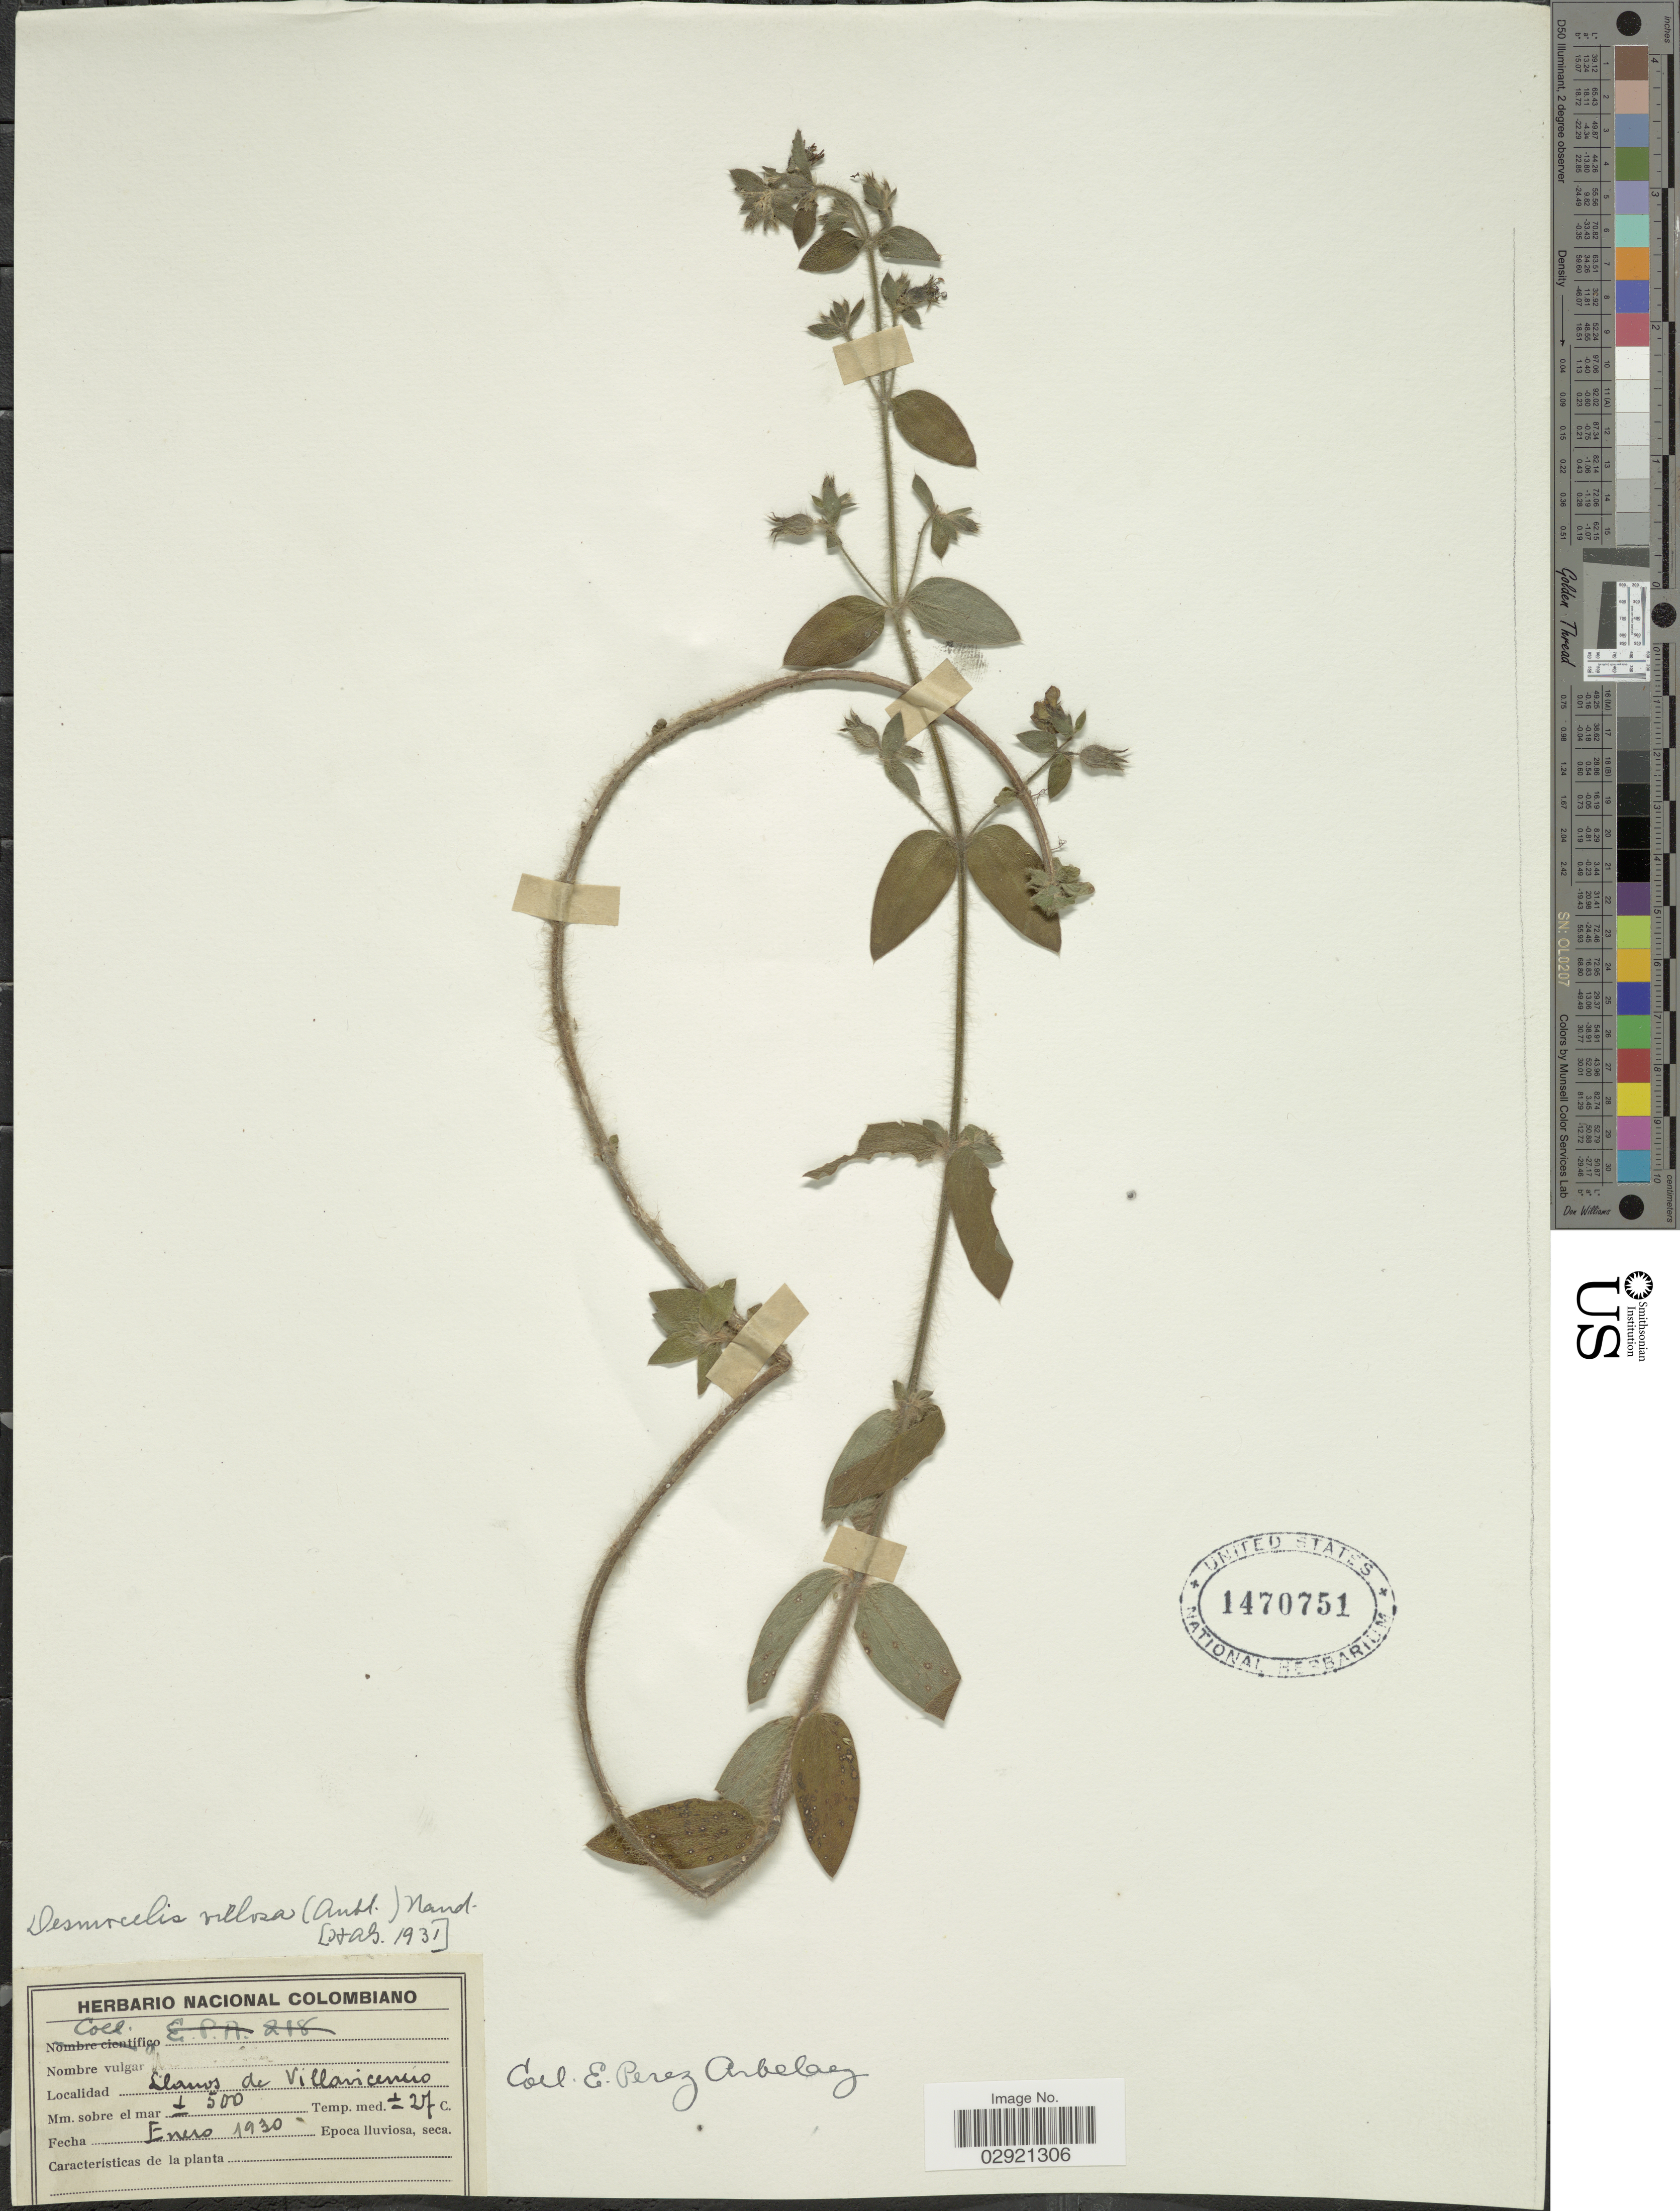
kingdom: Plantae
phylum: Tracheophyta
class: Magnoliopsida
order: Myrtales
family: Melastomataceae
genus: Desmoscelis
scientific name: Desmoscelis villosa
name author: (Aubl.) Naudin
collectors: E. Pérez Arbeláez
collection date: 1930-01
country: Colombia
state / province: Meta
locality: Llanos de Villavicencio.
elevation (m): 500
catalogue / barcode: US 1470751